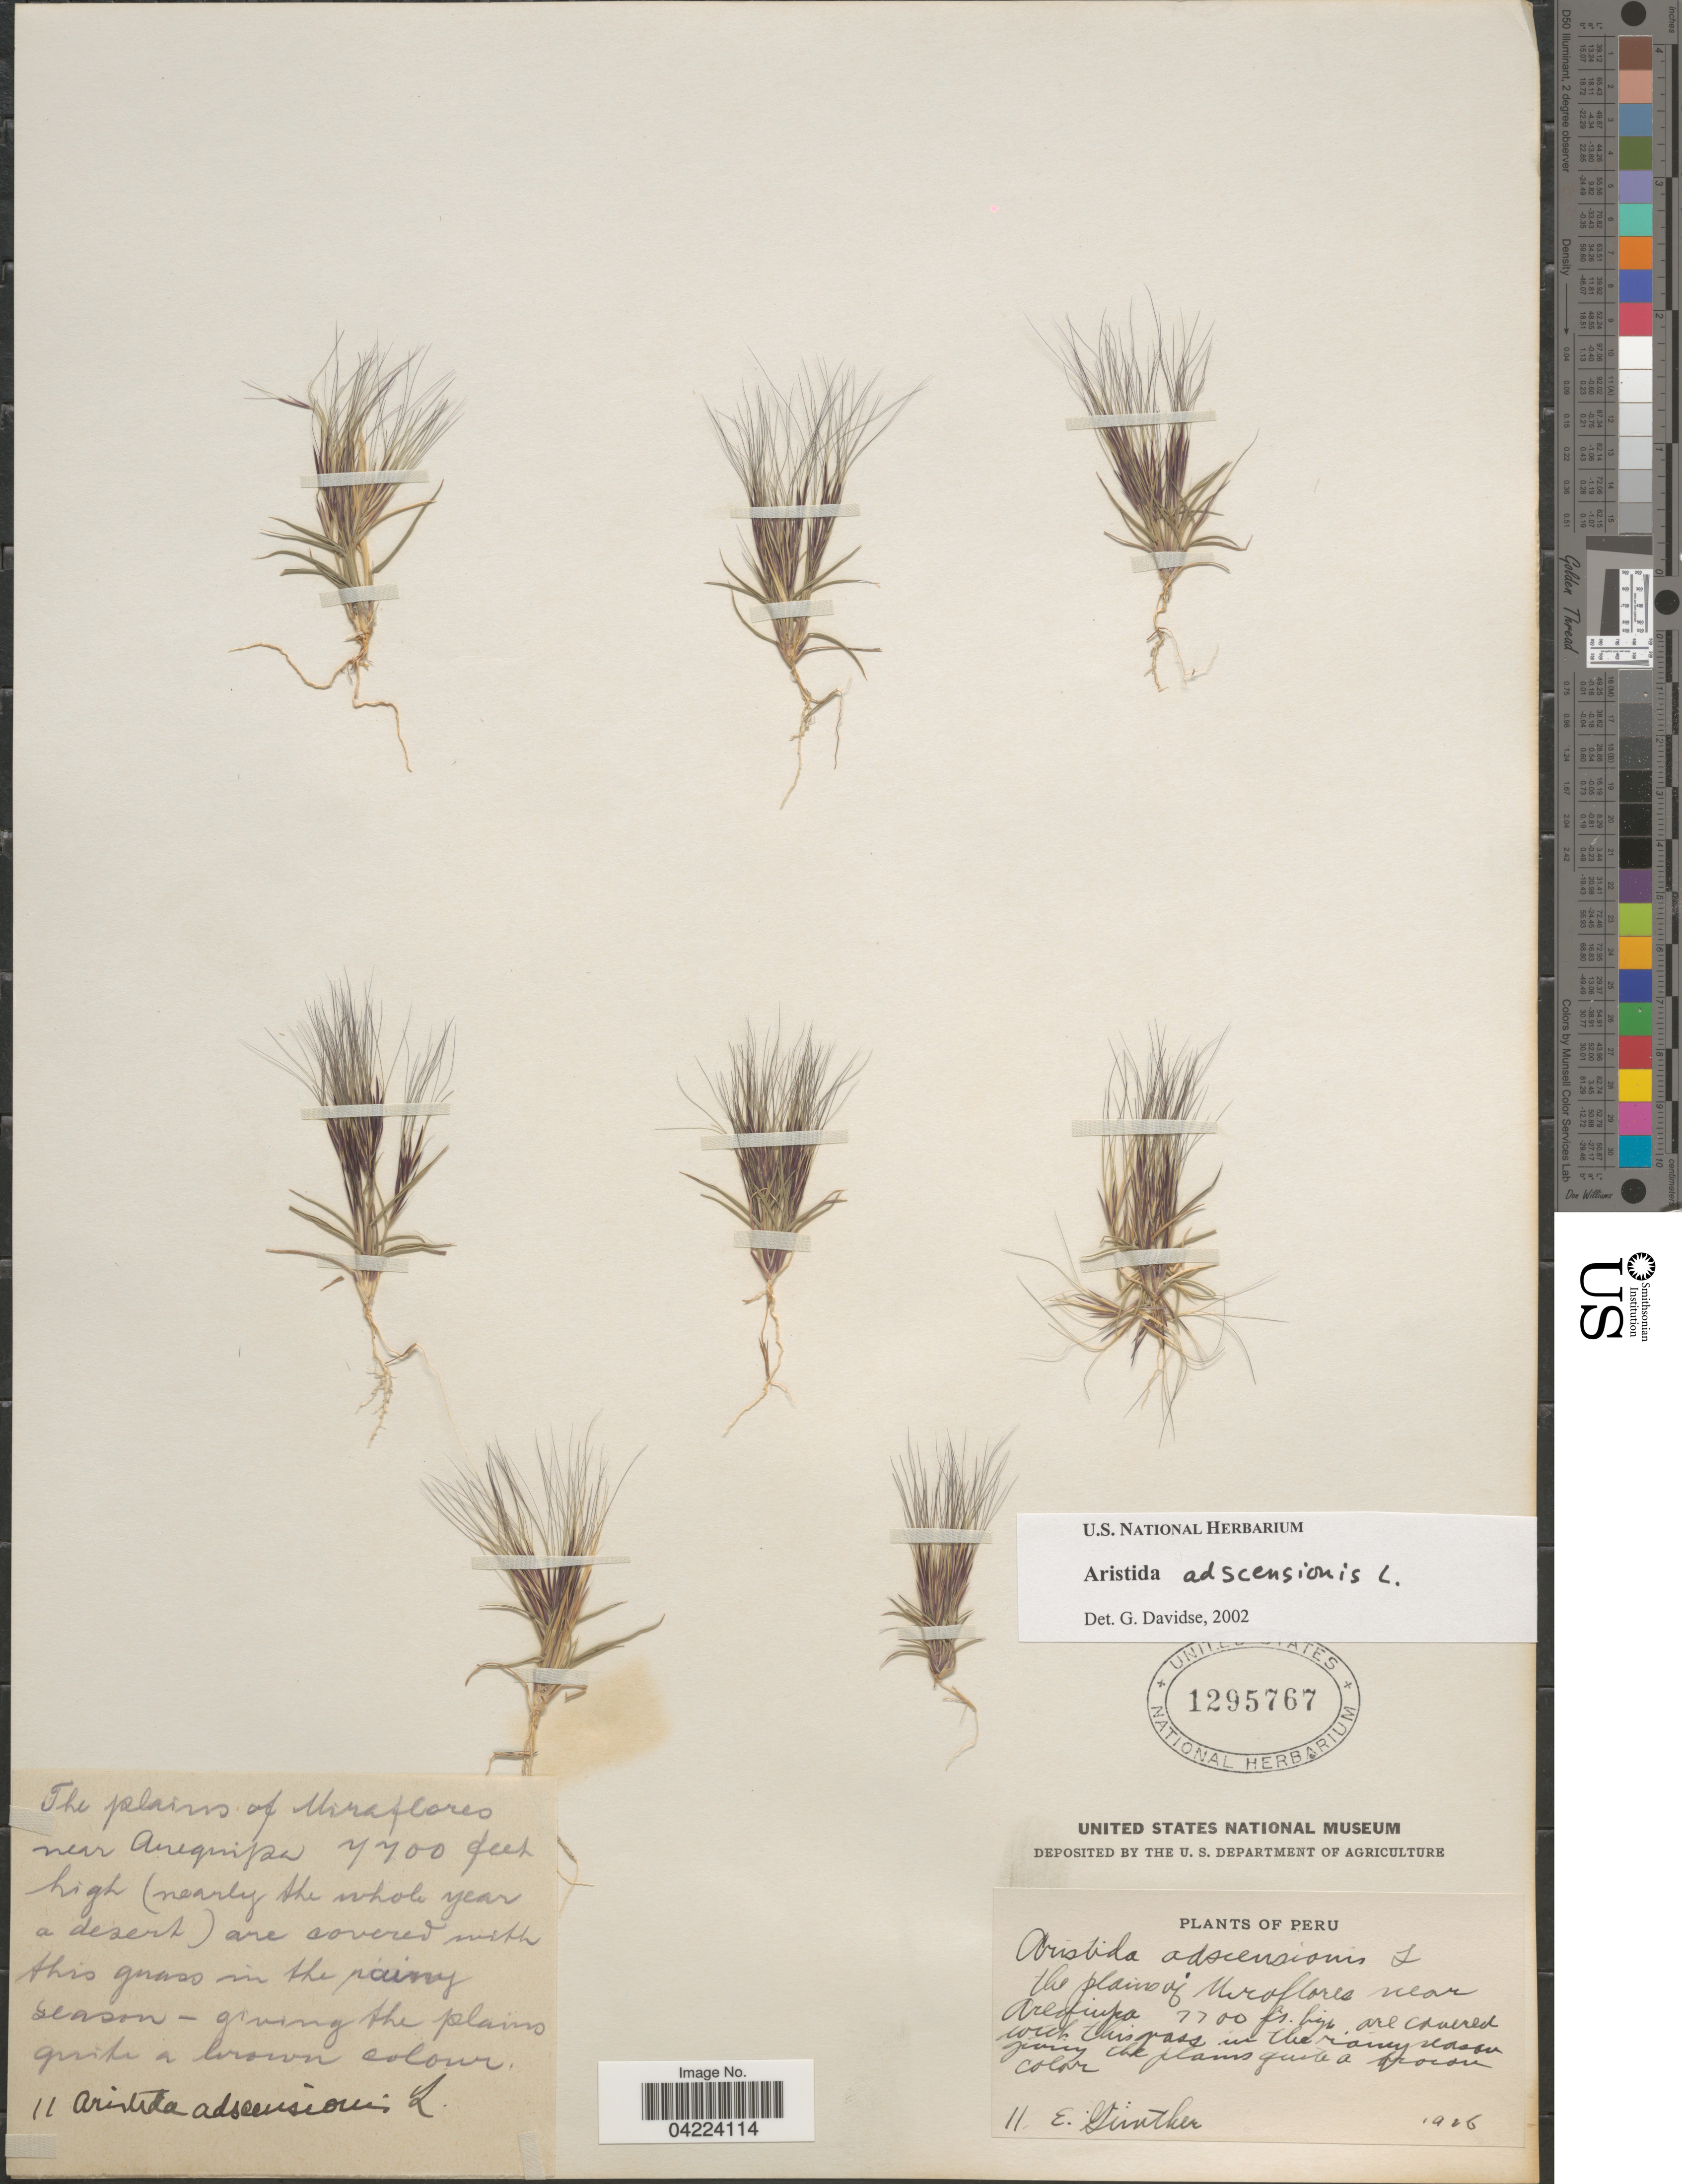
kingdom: Plantae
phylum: Tracheophyta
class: Liliopsida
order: Poales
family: Poaceae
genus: Aristida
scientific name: Aristida adscensionis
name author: L.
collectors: E. Grinther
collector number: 11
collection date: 1926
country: Peru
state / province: Arequipa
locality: The plains of Miraflores near Arequipa.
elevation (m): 2347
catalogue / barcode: US 1295767